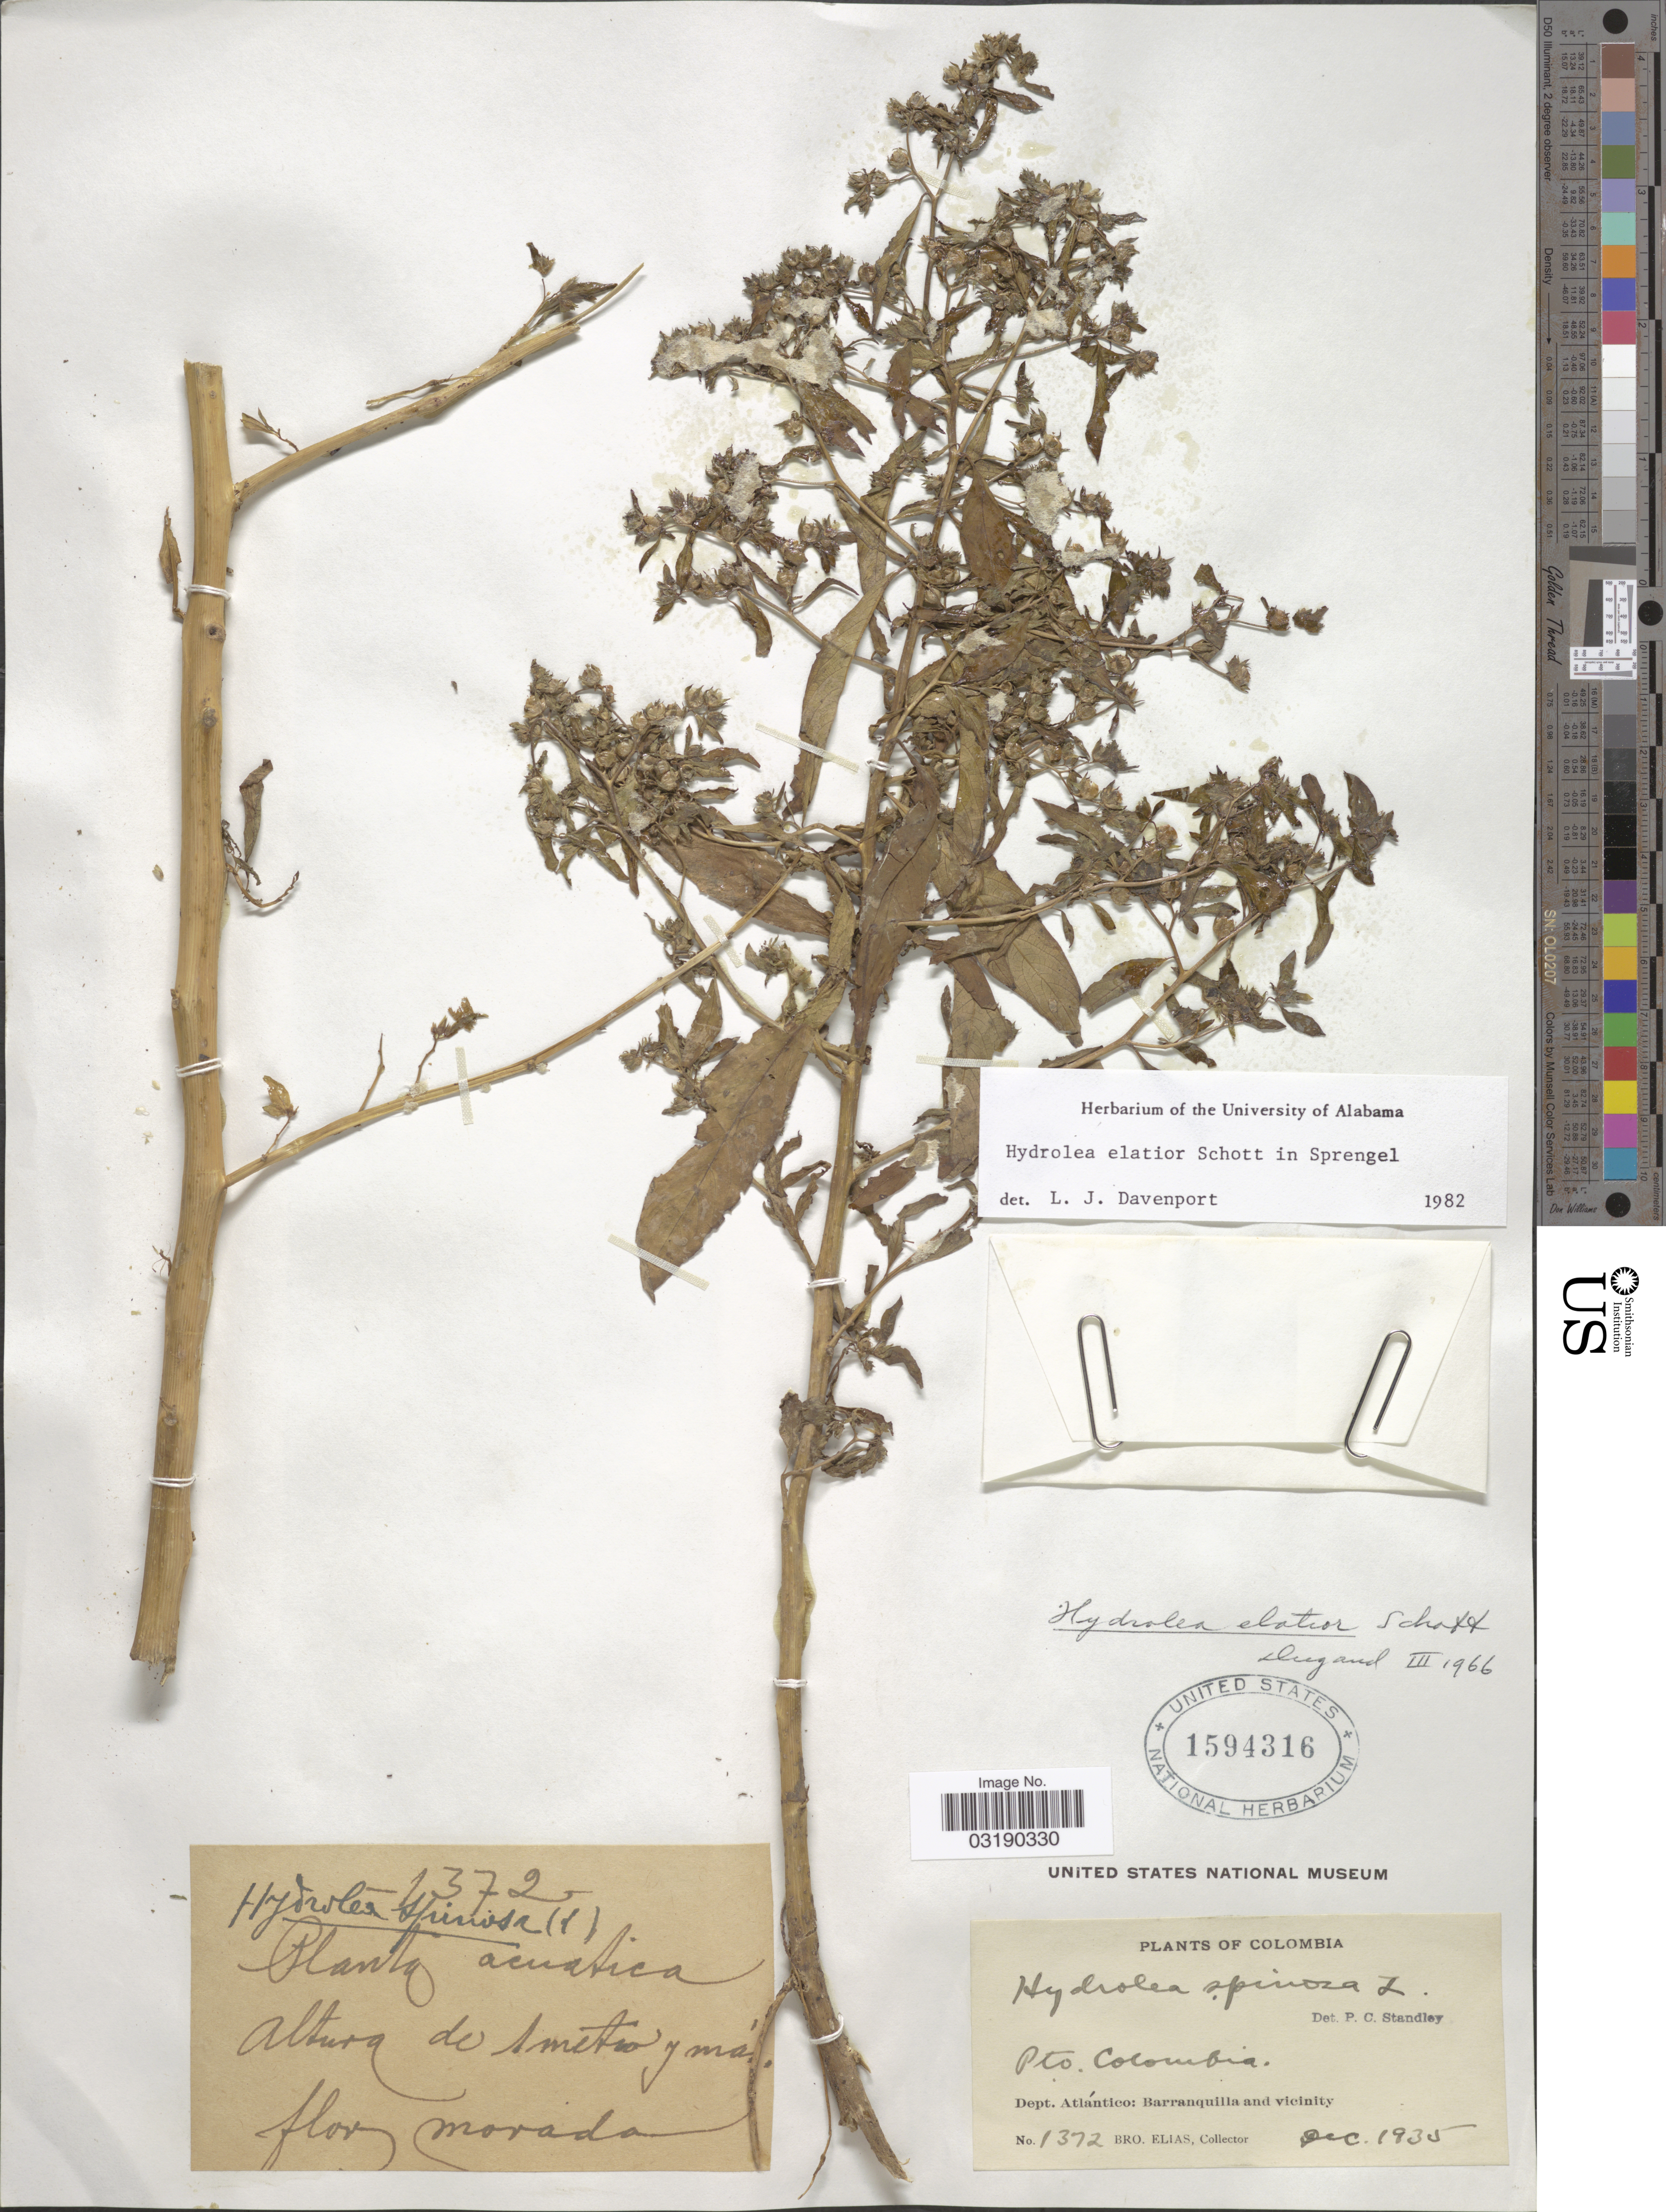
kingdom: Plantae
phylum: Tracheophyta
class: Magnoliopsida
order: Solanales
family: Hydroleaceae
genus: Hydrolea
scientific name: Hydrolea elatior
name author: Schott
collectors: Bro. Elias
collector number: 1372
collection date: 1935-12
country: Colombia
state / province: Atlántico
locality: Pto. Colombia. Dept. Atlántico: Barranquilla and vicinity.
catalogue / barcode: US 1594316